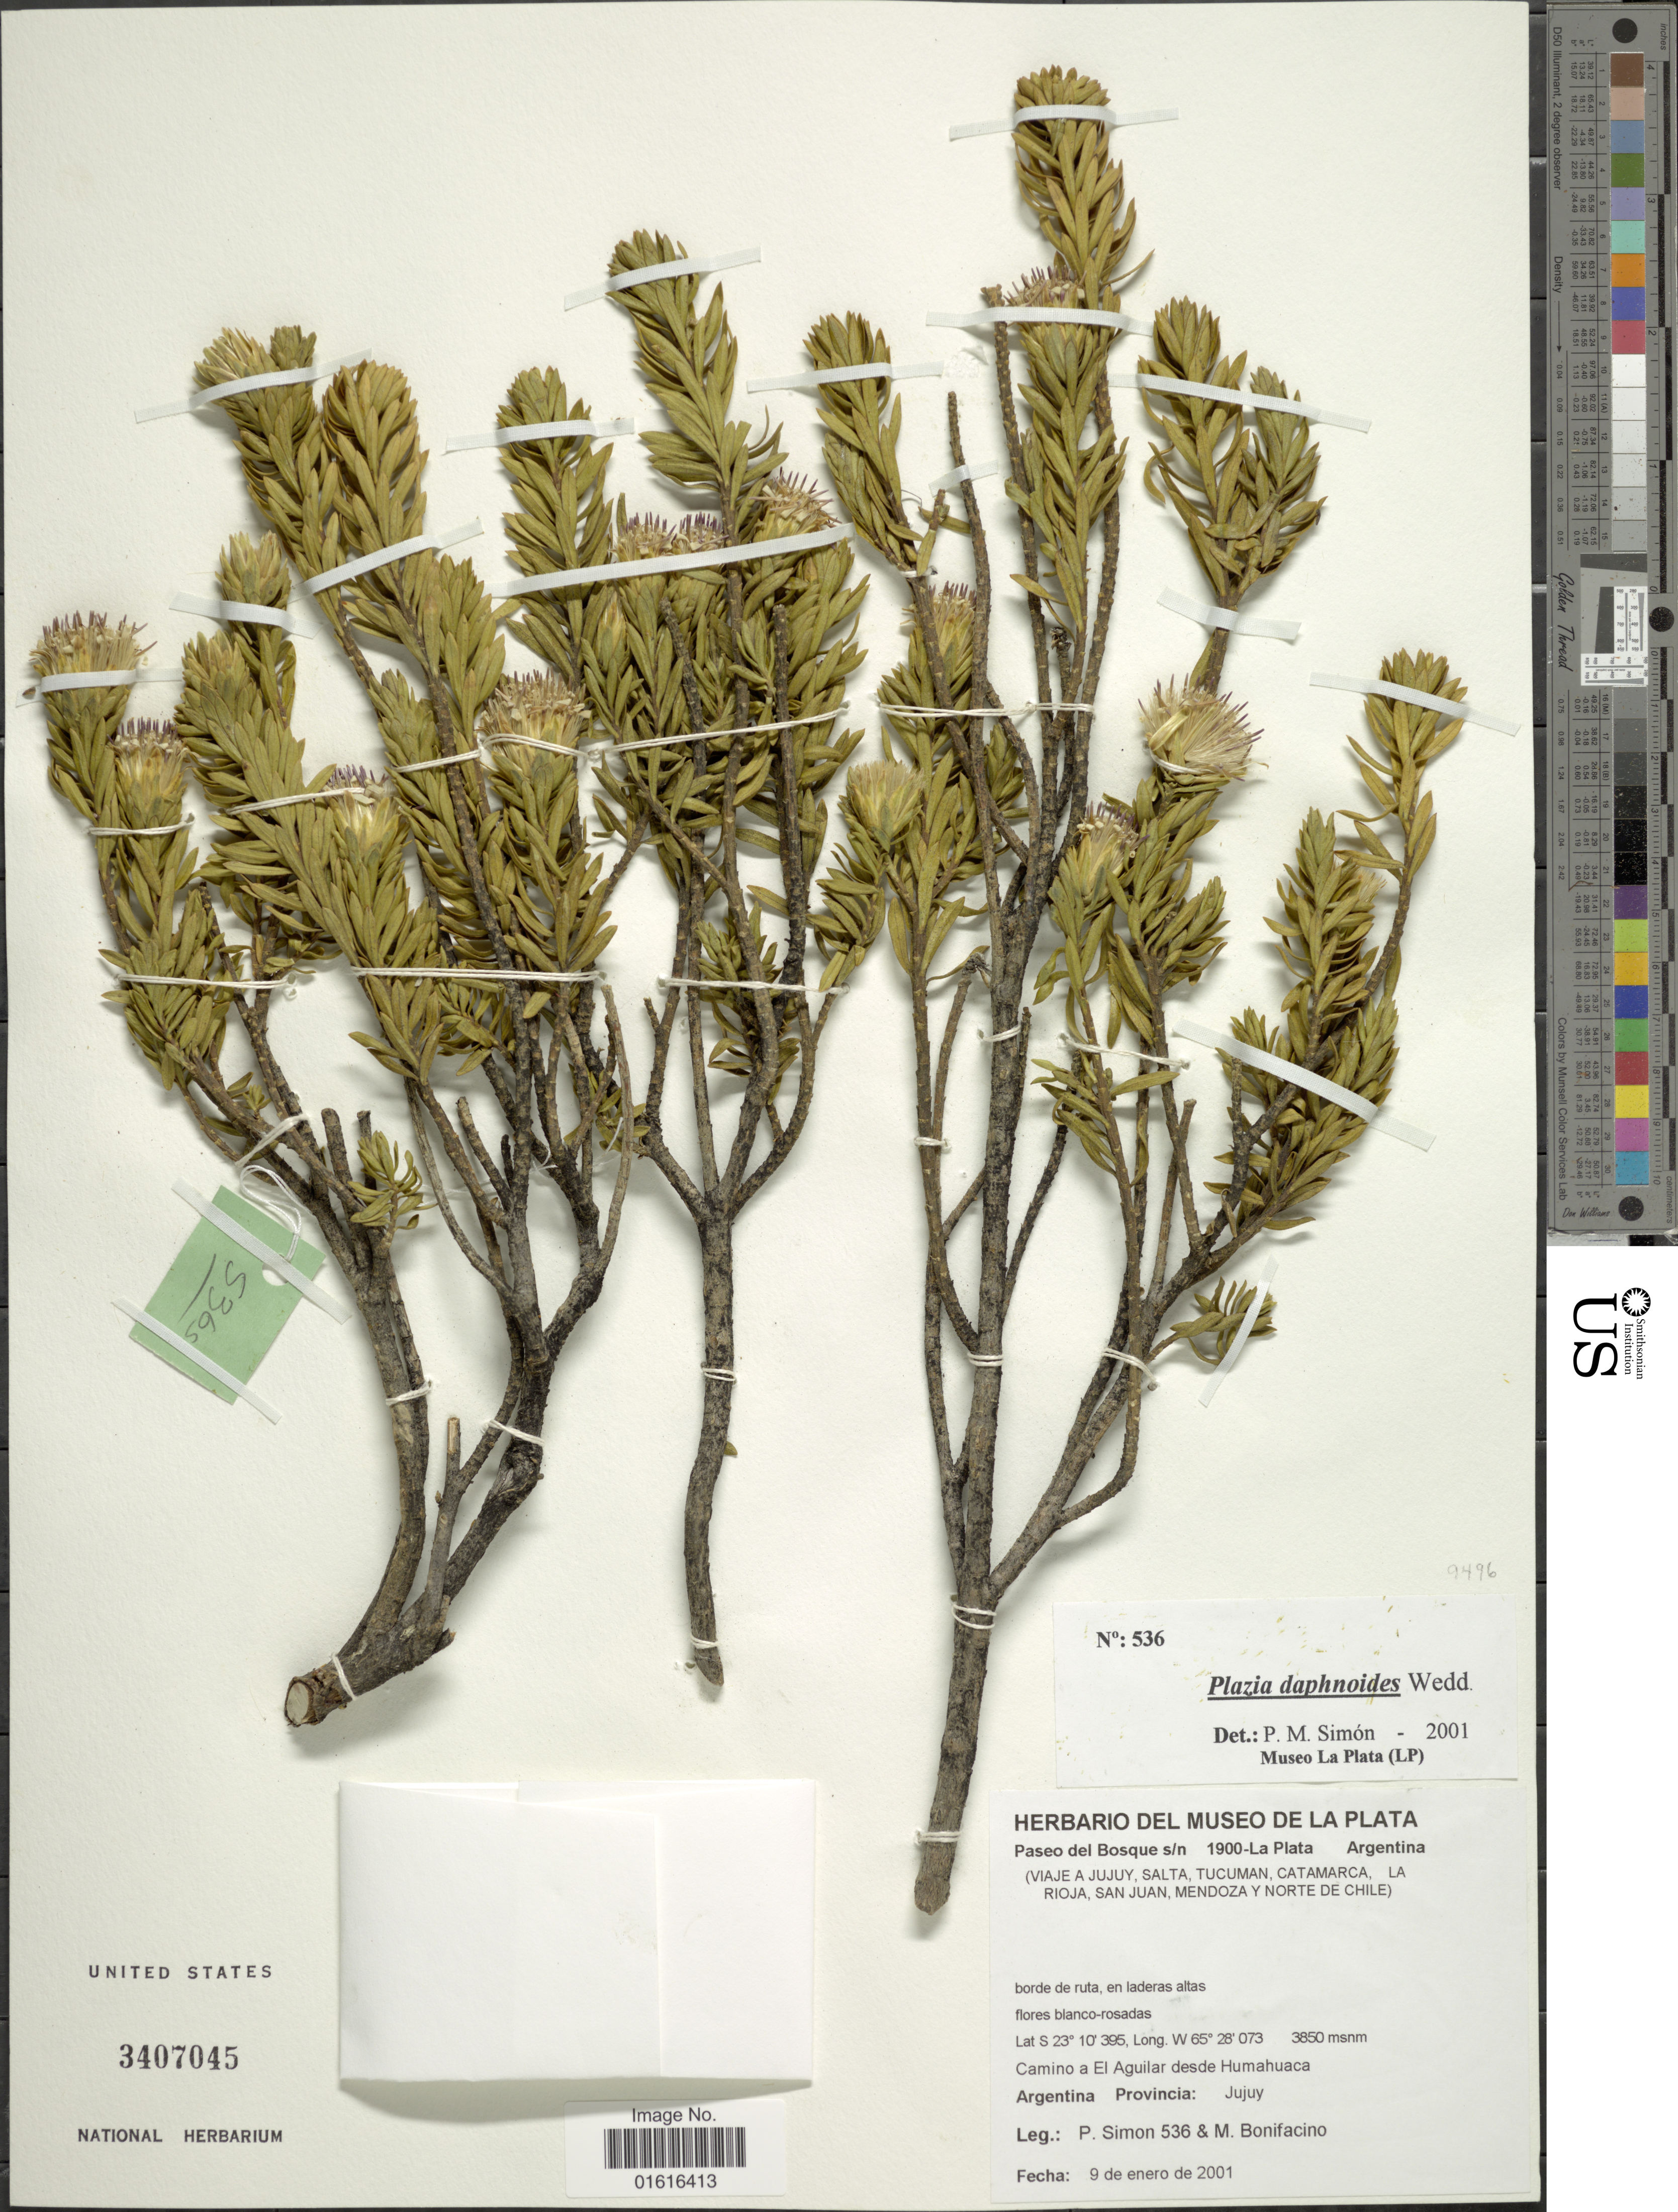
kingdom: Plantae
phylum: Tracheophyta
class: Magnoliopsida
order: Asterales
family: Asteraceae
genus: Plazia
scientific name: Plazia daphnoides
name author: Wedd.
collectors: P. Simon & M. Bonifacino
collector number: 536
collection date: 2001-01-09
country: Argentina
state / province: Jujuy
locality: Camino a El Aguilar desde Humahuaca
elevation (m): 3850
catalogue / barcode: US 3407045